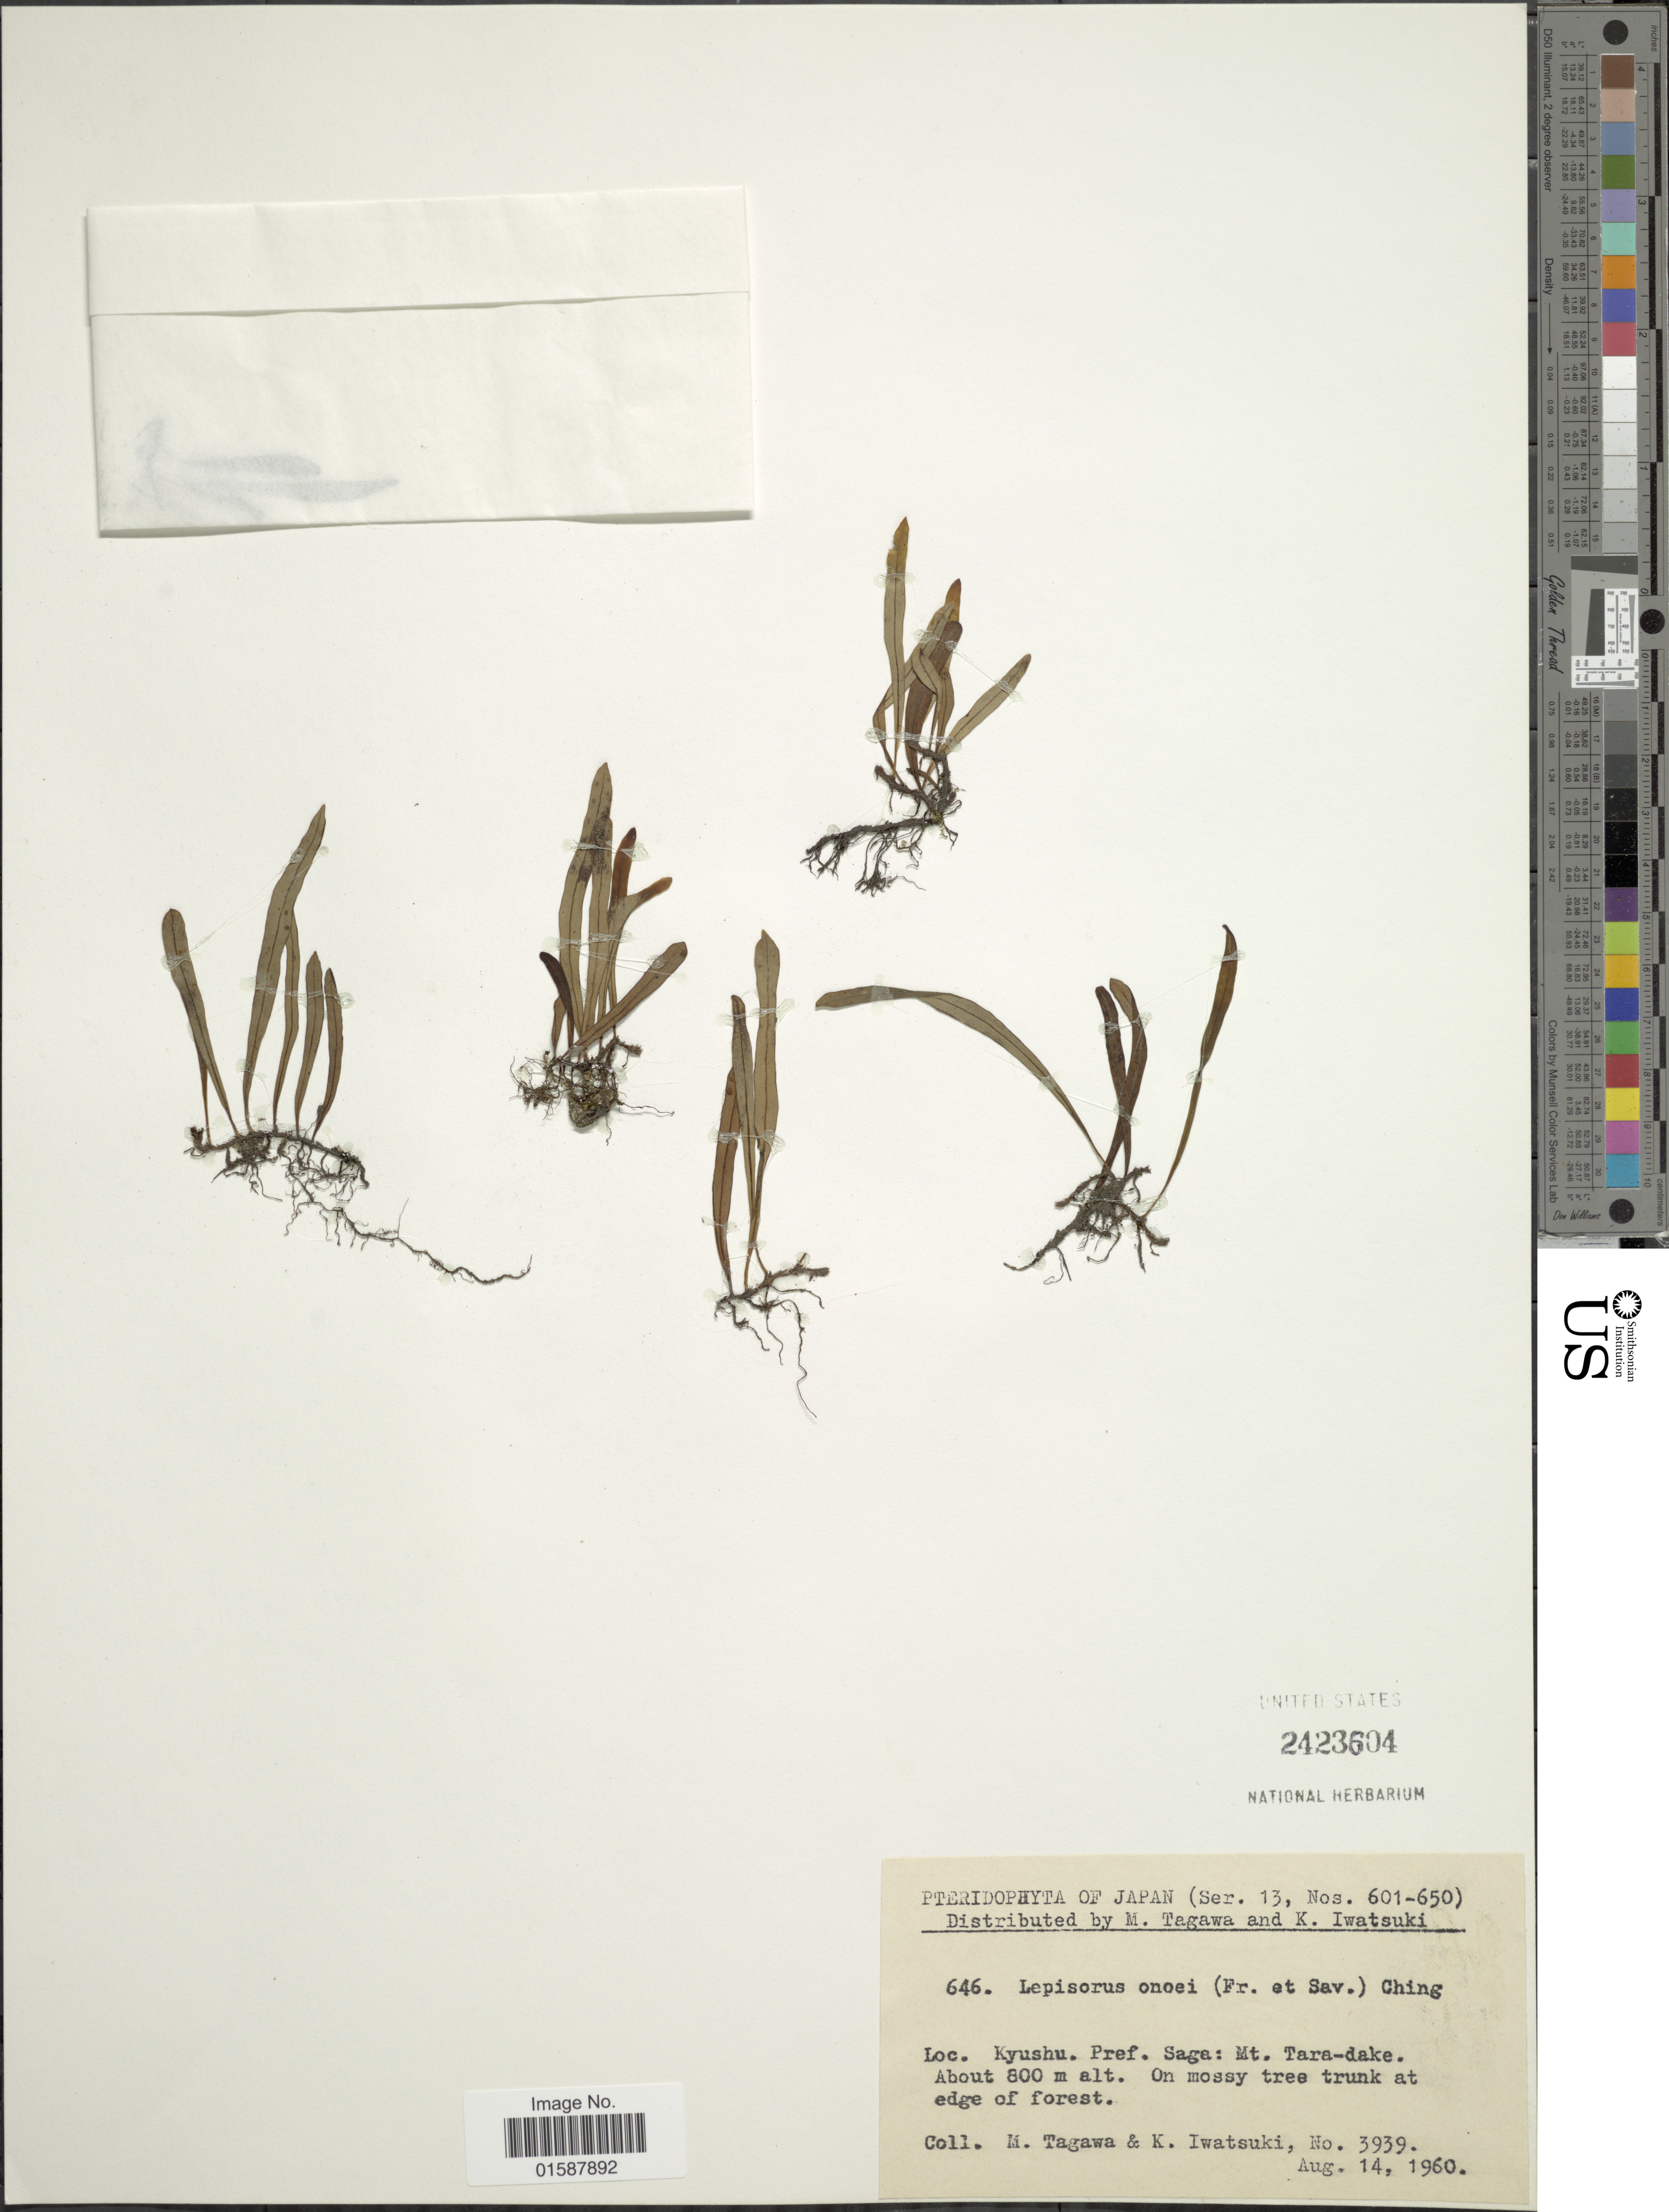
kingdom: Plantae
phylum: Tracheophyta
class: Polypodiopsida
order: Polypodiales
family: Polypodiaceae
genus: Lepisorus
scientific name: Lepisorus onoei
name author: Ching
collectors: M. Tagawa & K. Iwatsuki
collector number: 3939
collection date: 1960-08-14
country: Japan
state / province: Saga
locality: Kyushu. Pref. Saga: Mt. Tara-dake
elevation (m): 800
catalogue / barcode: US 2423604